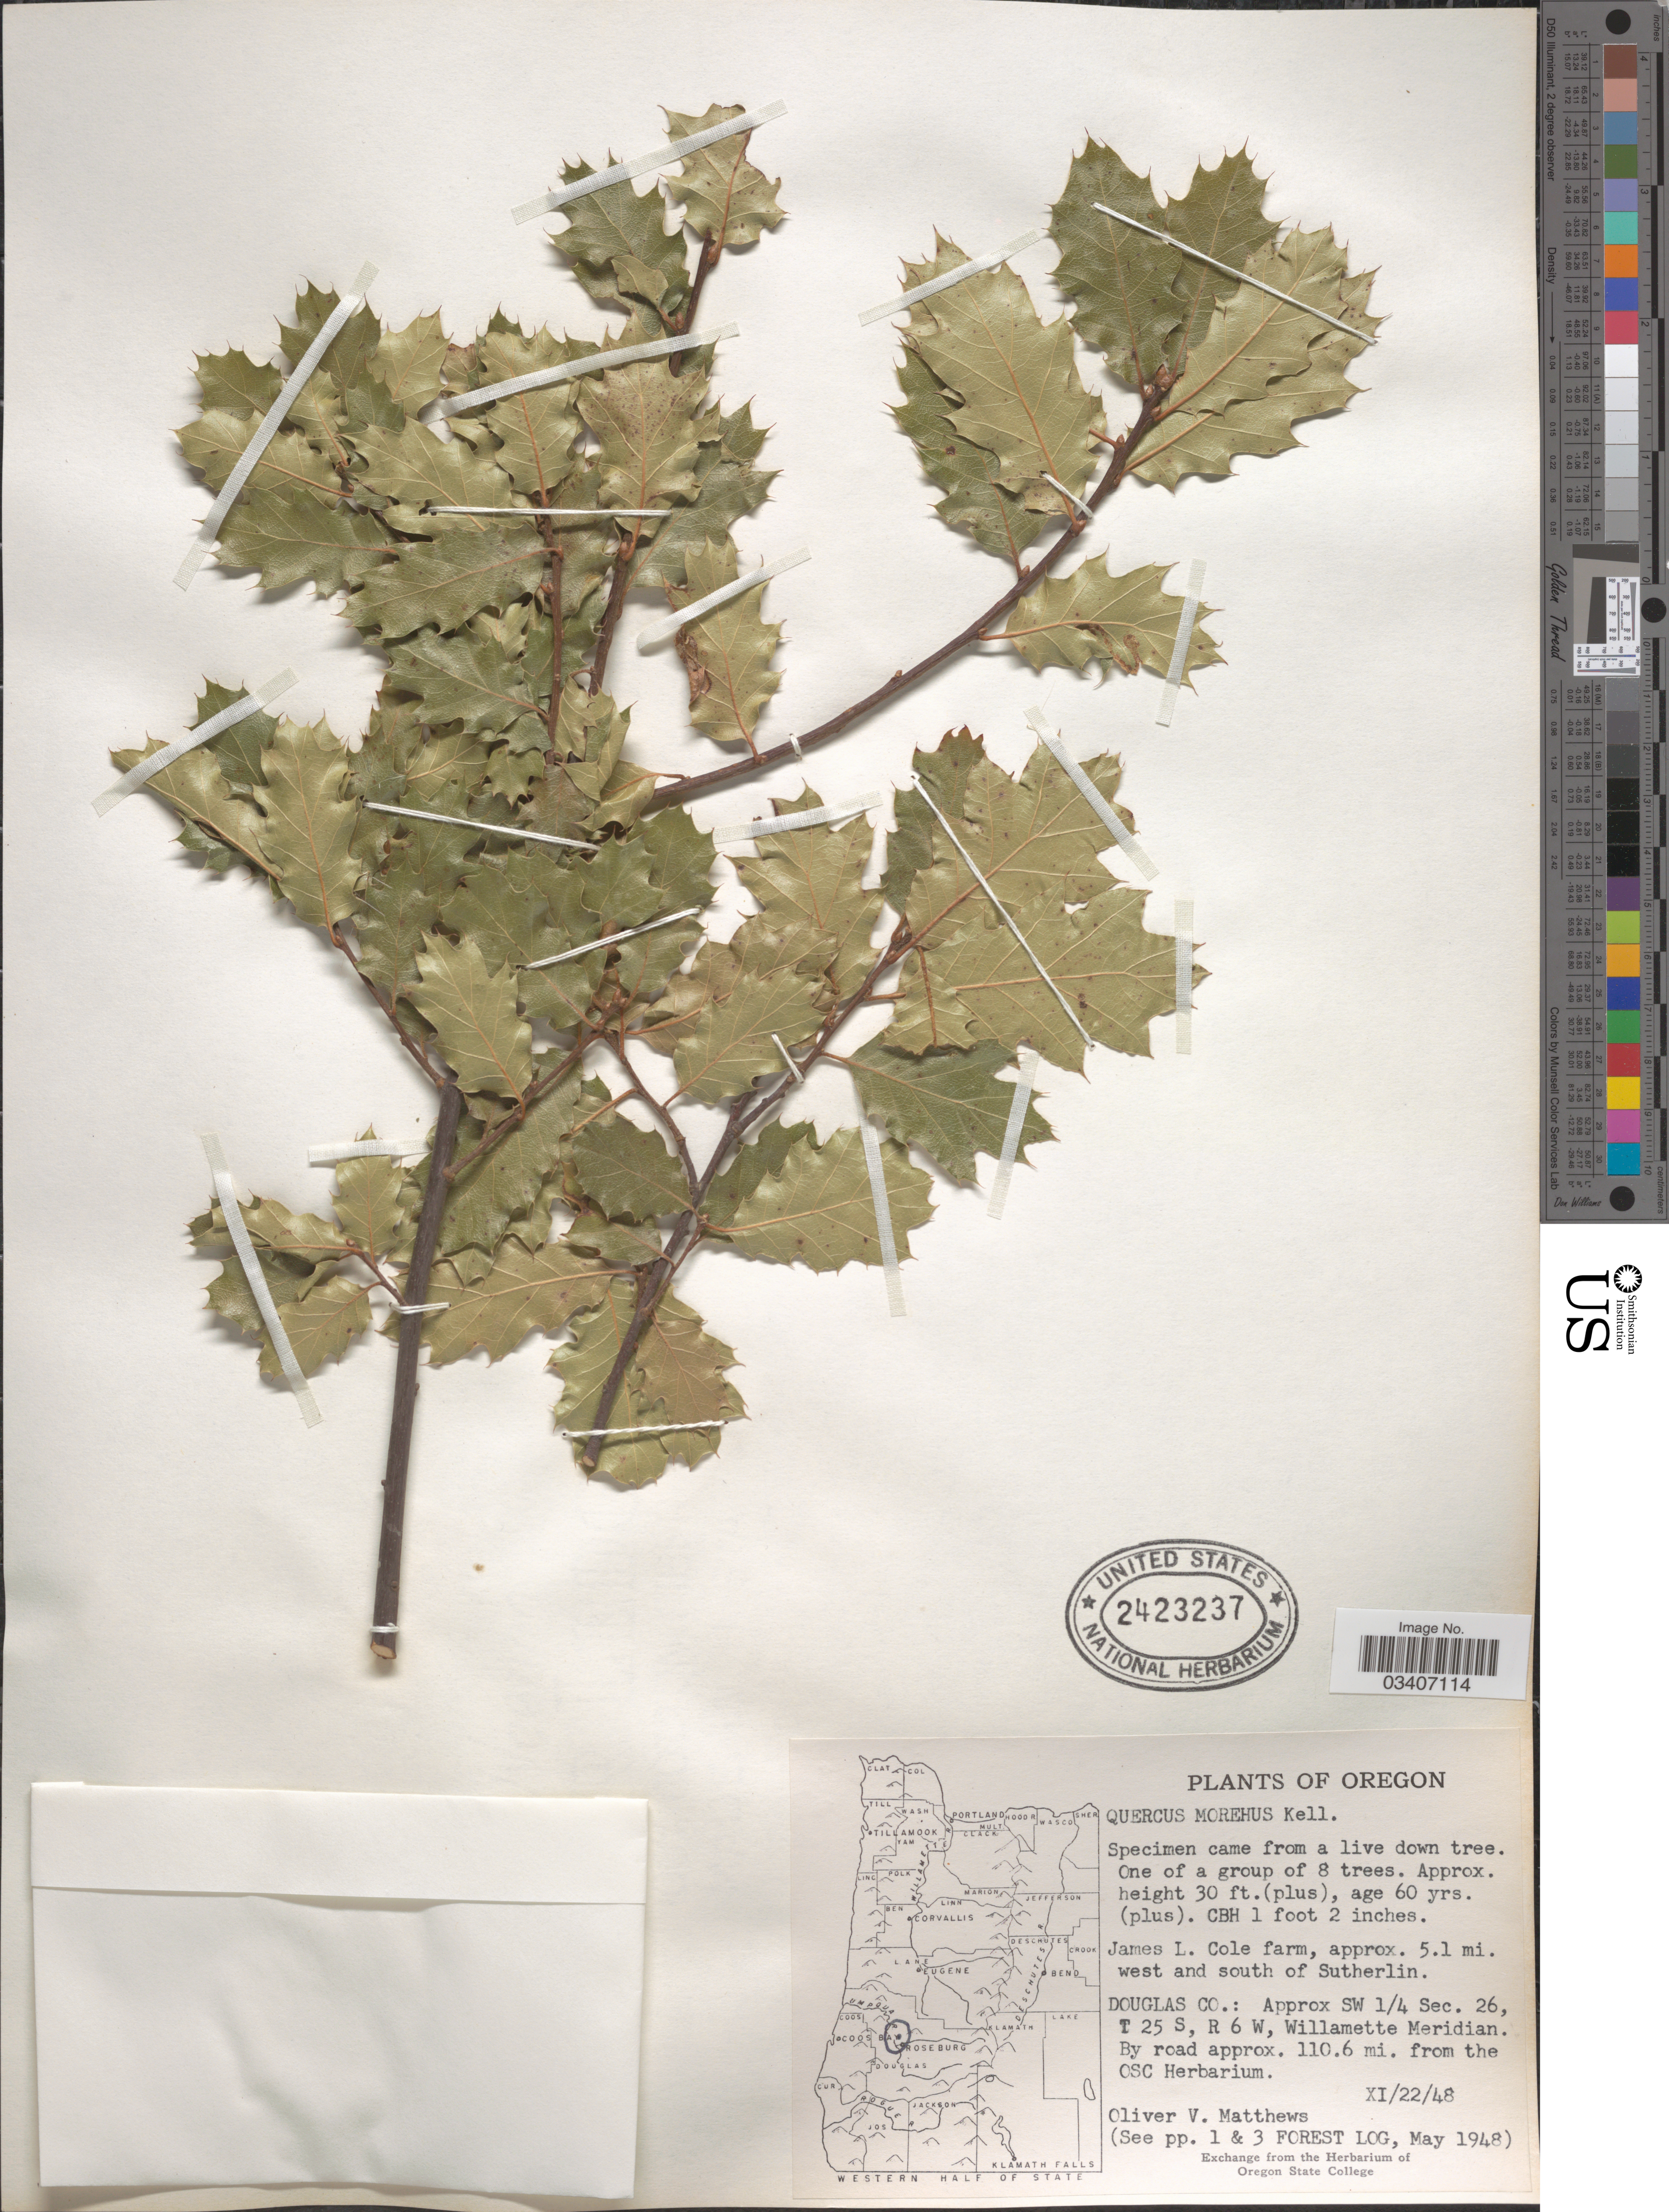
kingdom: Plantae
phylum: Tracheophyta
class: Magnoliopsida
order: Fagales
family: Fagaceae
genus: Quercus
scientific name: Quercus x moreha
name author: Kellogg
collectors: O. V. Matthews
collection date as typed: Transcribed d/m/y: 22/11/48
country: United States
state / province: Oregon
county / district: Douglas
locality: James L. Cole farm, approx. 5.1 mi. west and south of Sutherlin. Douglas Co.: Approx SW 1/4 Sec. 26, T25 S, R 6 W, Willamette Meridian. By road approx. 110.6 mi from the OSC Herbarium.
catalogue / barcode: US 2423237